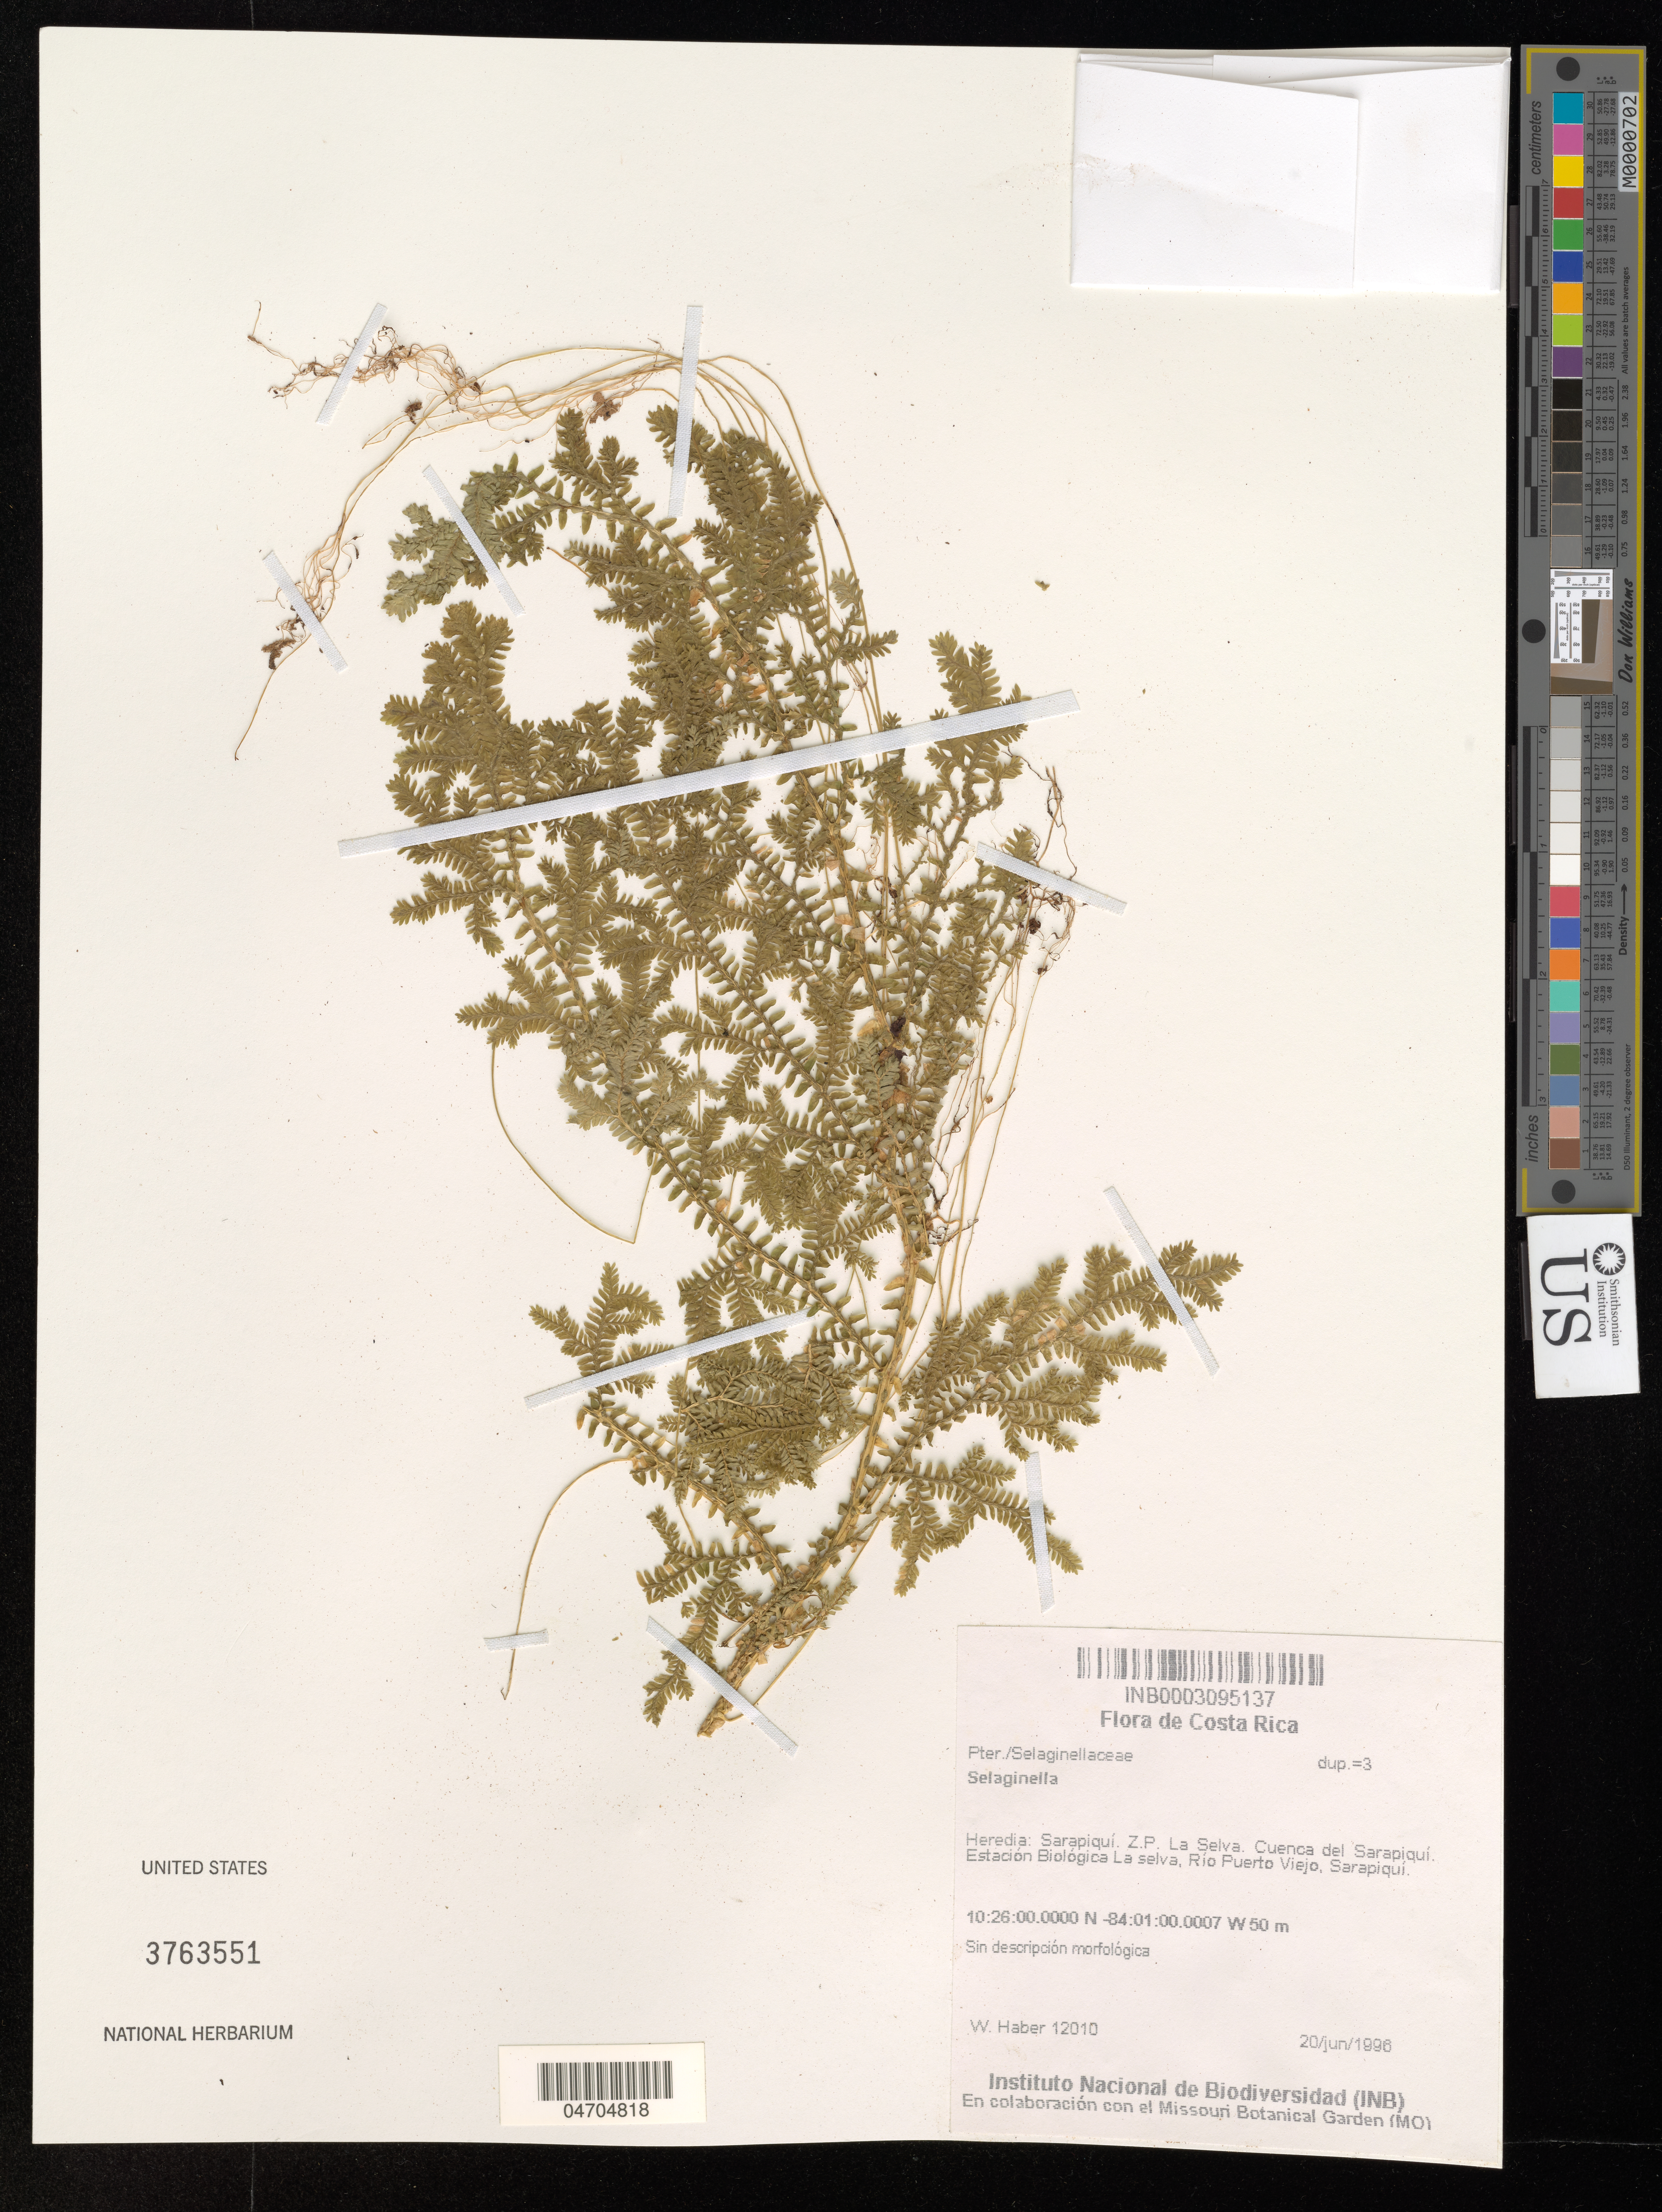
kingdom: Plantae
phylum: Tracheophyta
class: Lycopodiopsida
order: Selaginellales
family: Selaginellaceae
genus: Selaginella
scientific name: Selaginella sp.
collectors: W. Haber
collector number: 12010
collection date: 1996-06-20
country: Costa Rica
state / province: Heredia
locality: Sarapiquí. Z. P. La Selva. Cuenca del Sarapiquí. Estación. Biológica La selva, Río Puerto Viejo, Sarapiquí.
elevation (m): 50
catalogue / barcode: US 3763551